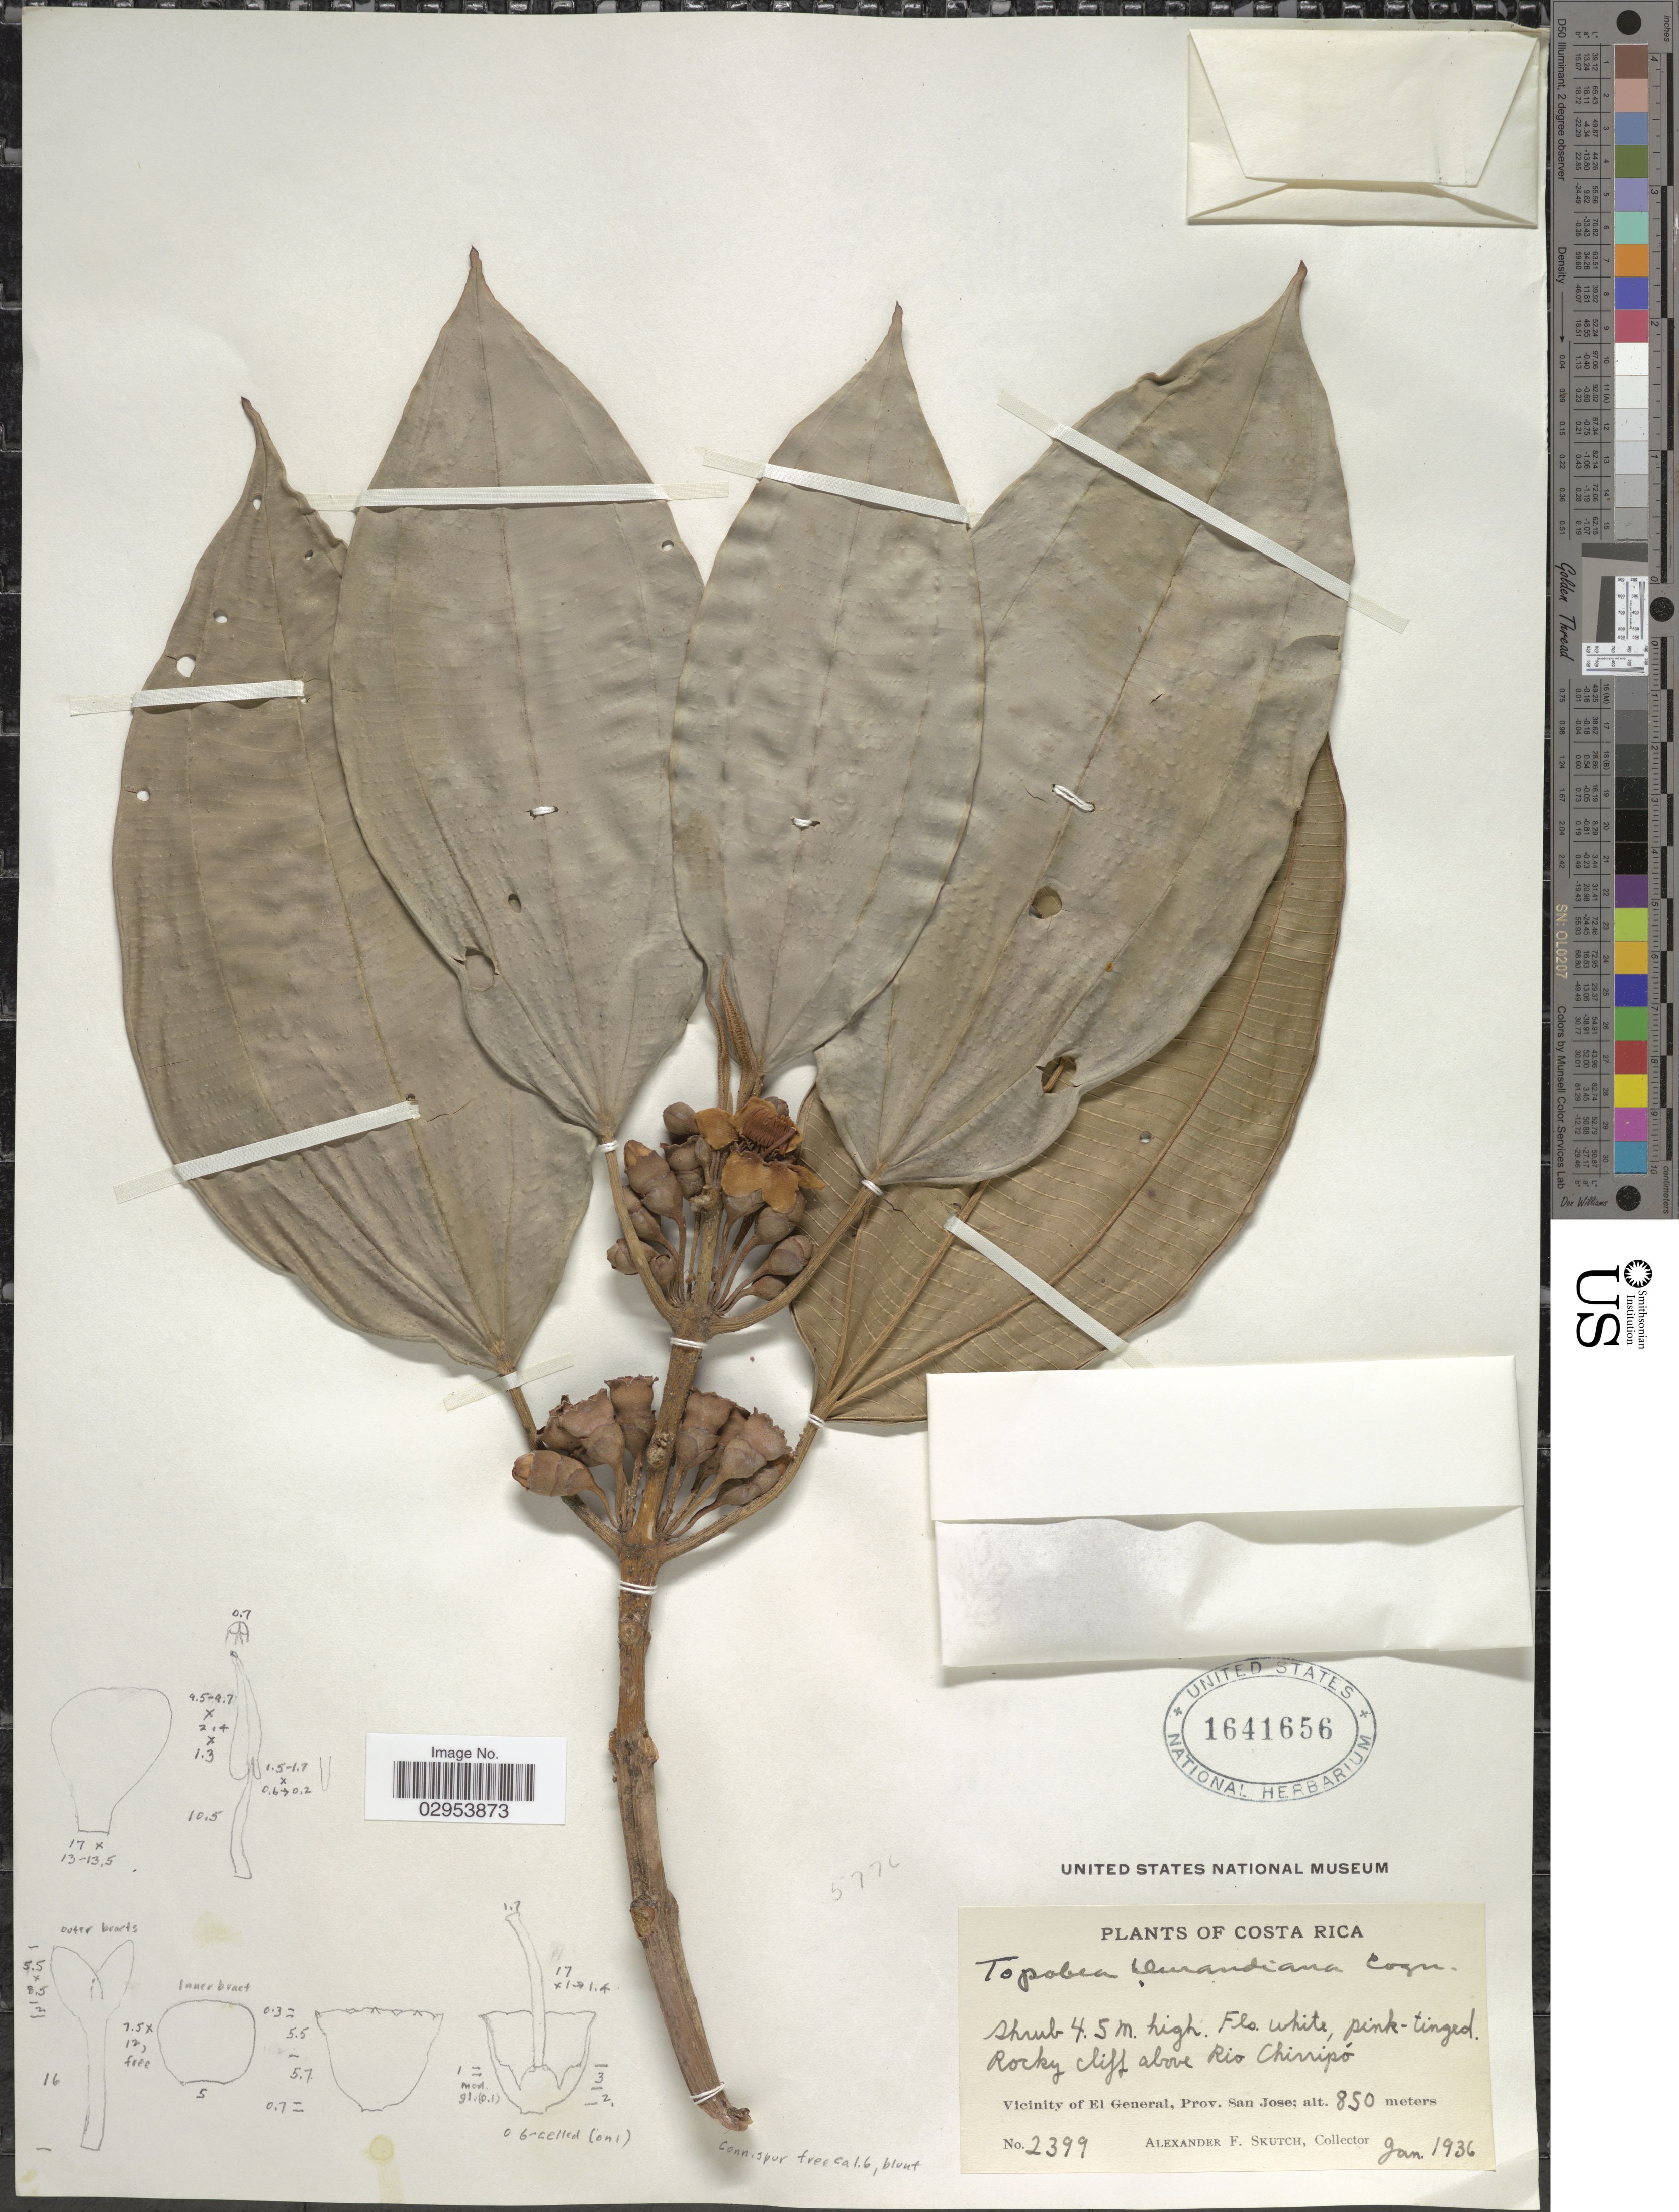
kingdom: Plantae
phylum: Tracheophyta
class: Magnoliopsida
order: Myrtales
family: Melastomataceae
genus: Topobea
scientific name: Topobea maurofernandeziana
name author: Cogn.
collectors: A. F. Skutch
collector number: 2399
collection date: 1936-01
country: Costa Rica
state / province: San José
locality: Rocky cliff above Rio Chirripó. Vicinity of El General.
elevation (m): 850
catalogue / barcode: US 1641656